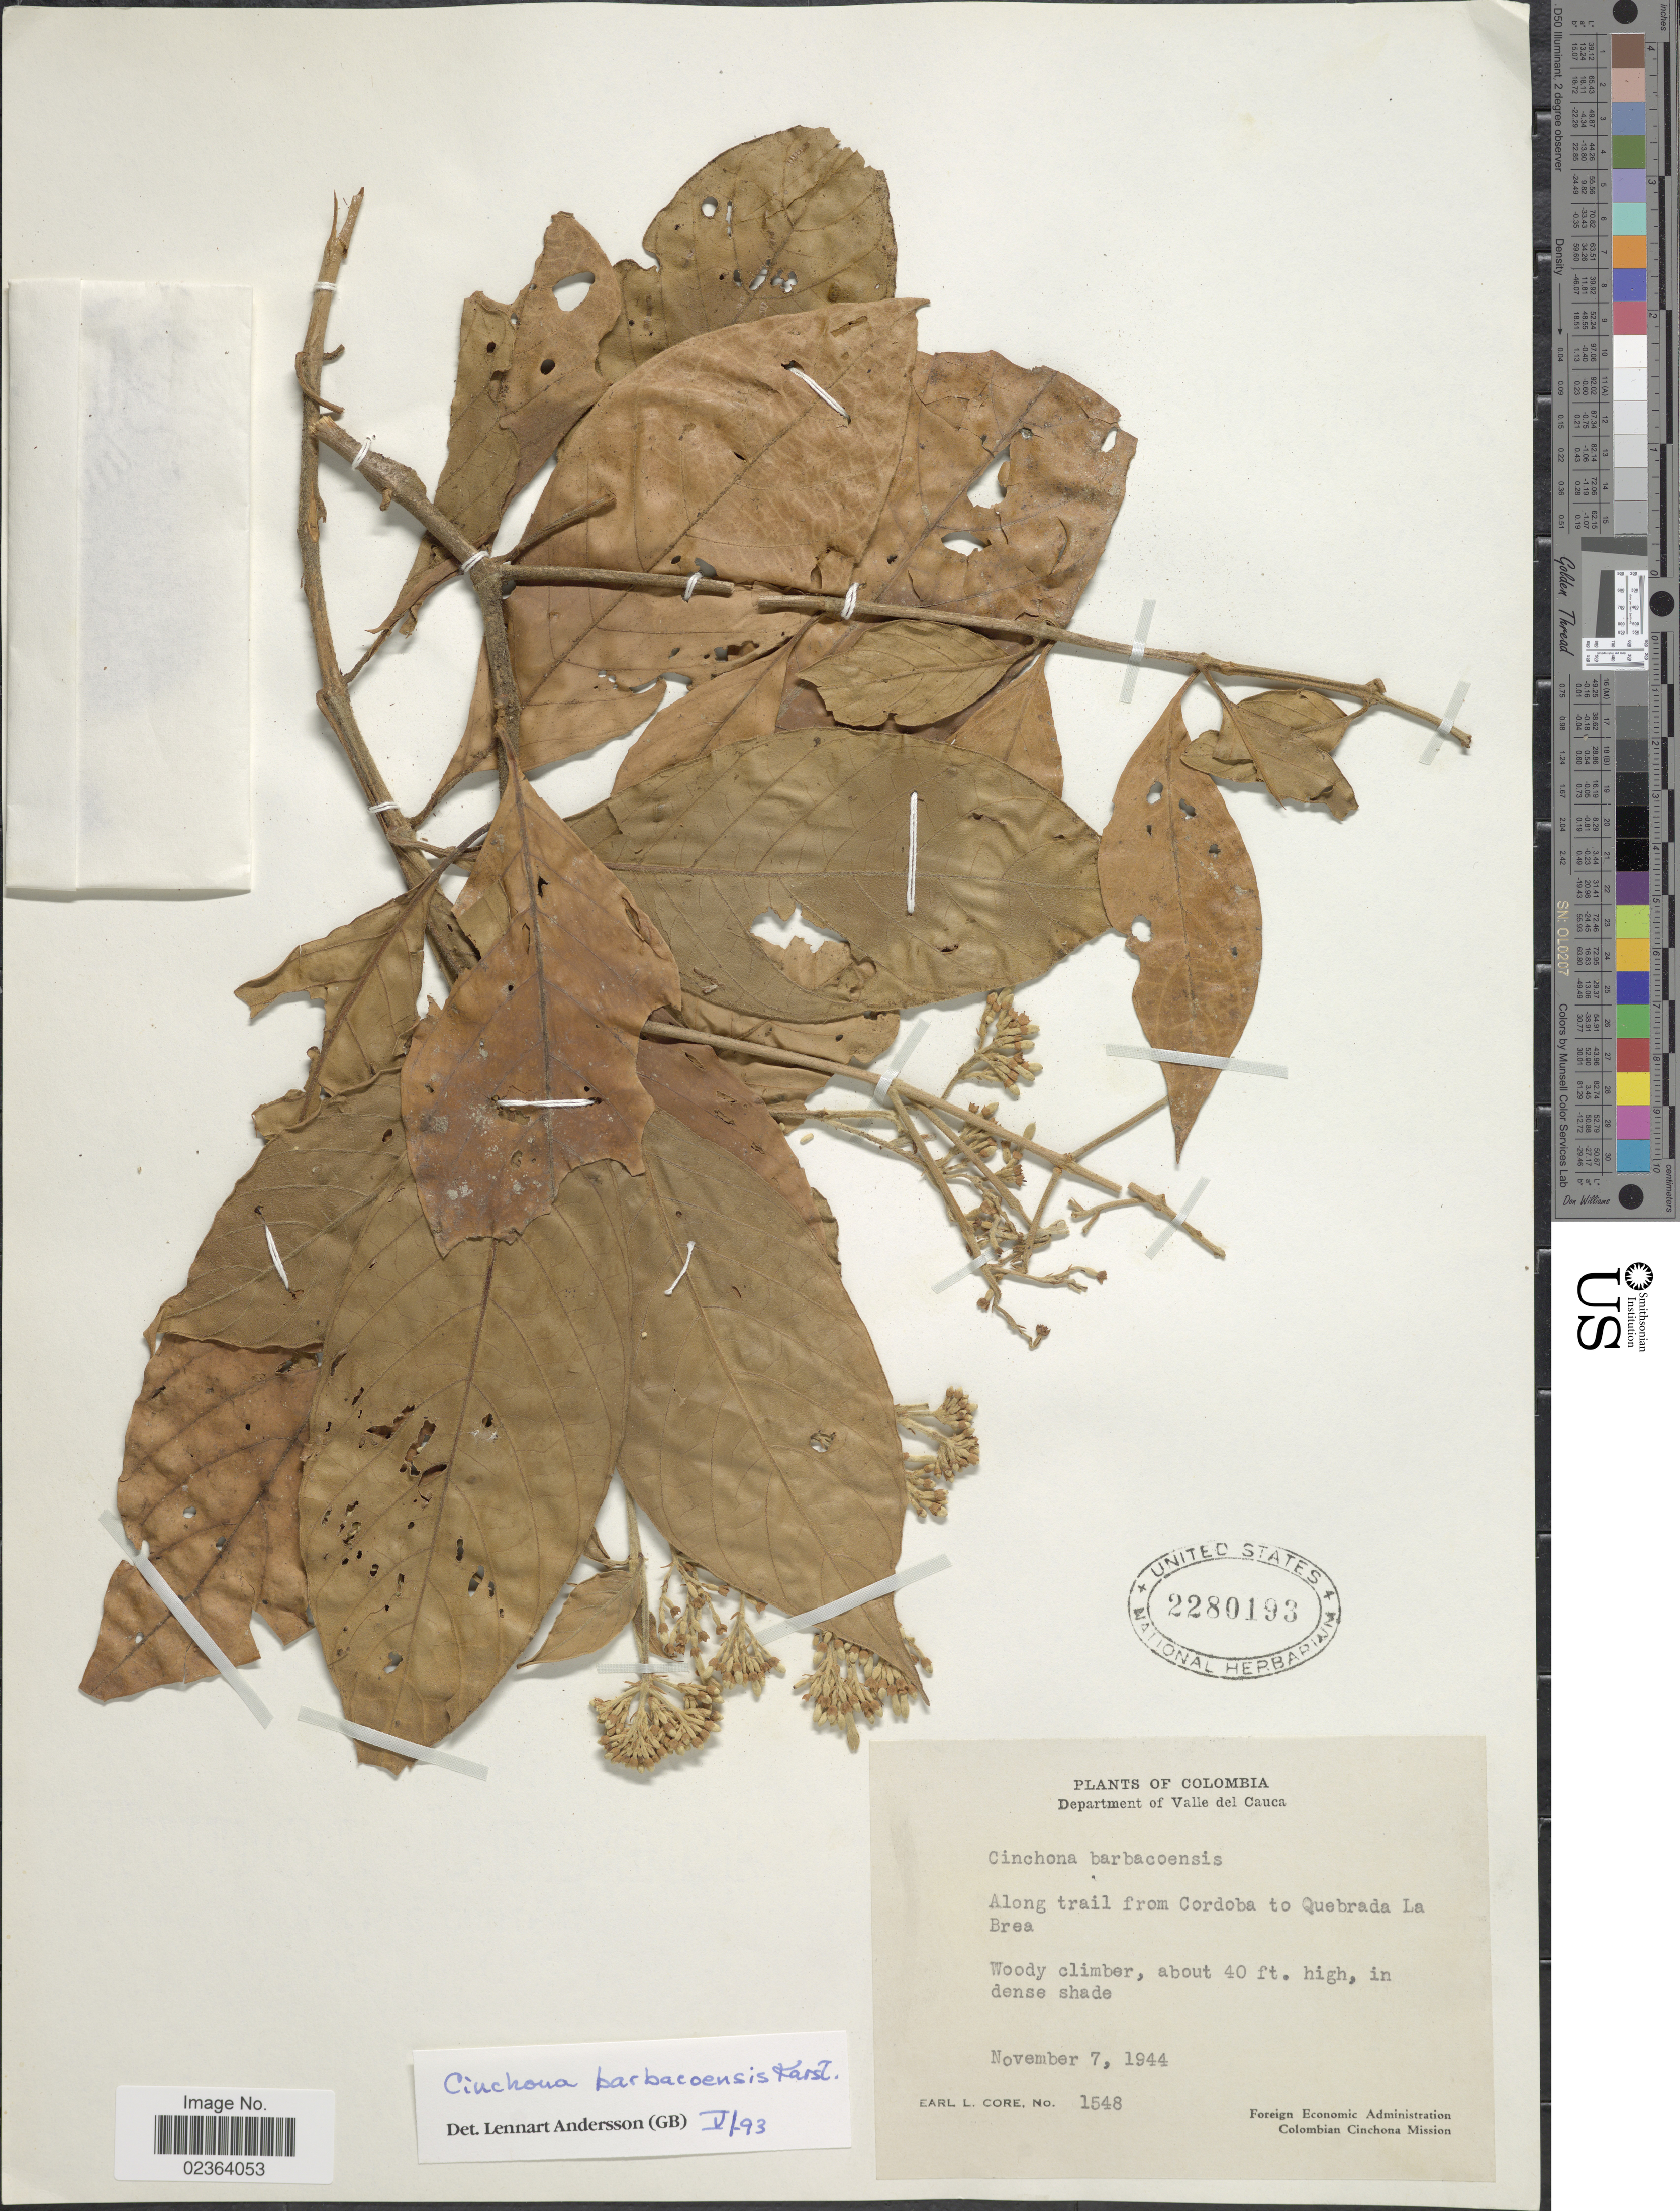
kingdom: Plantae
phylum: Tracheophyta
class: Magnoliopsida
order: Gentianales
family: Rubiaceae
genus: Cinchona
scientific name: Cinchona barbacoensis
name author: L.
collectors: E. L. Core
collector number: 1548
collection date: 1944-11-07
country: Colombia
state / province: Valle del Cauca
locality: Department of Valle del Cauca, Along trail from Cordoba to Quebrada La Brea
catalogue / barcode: US 2280193